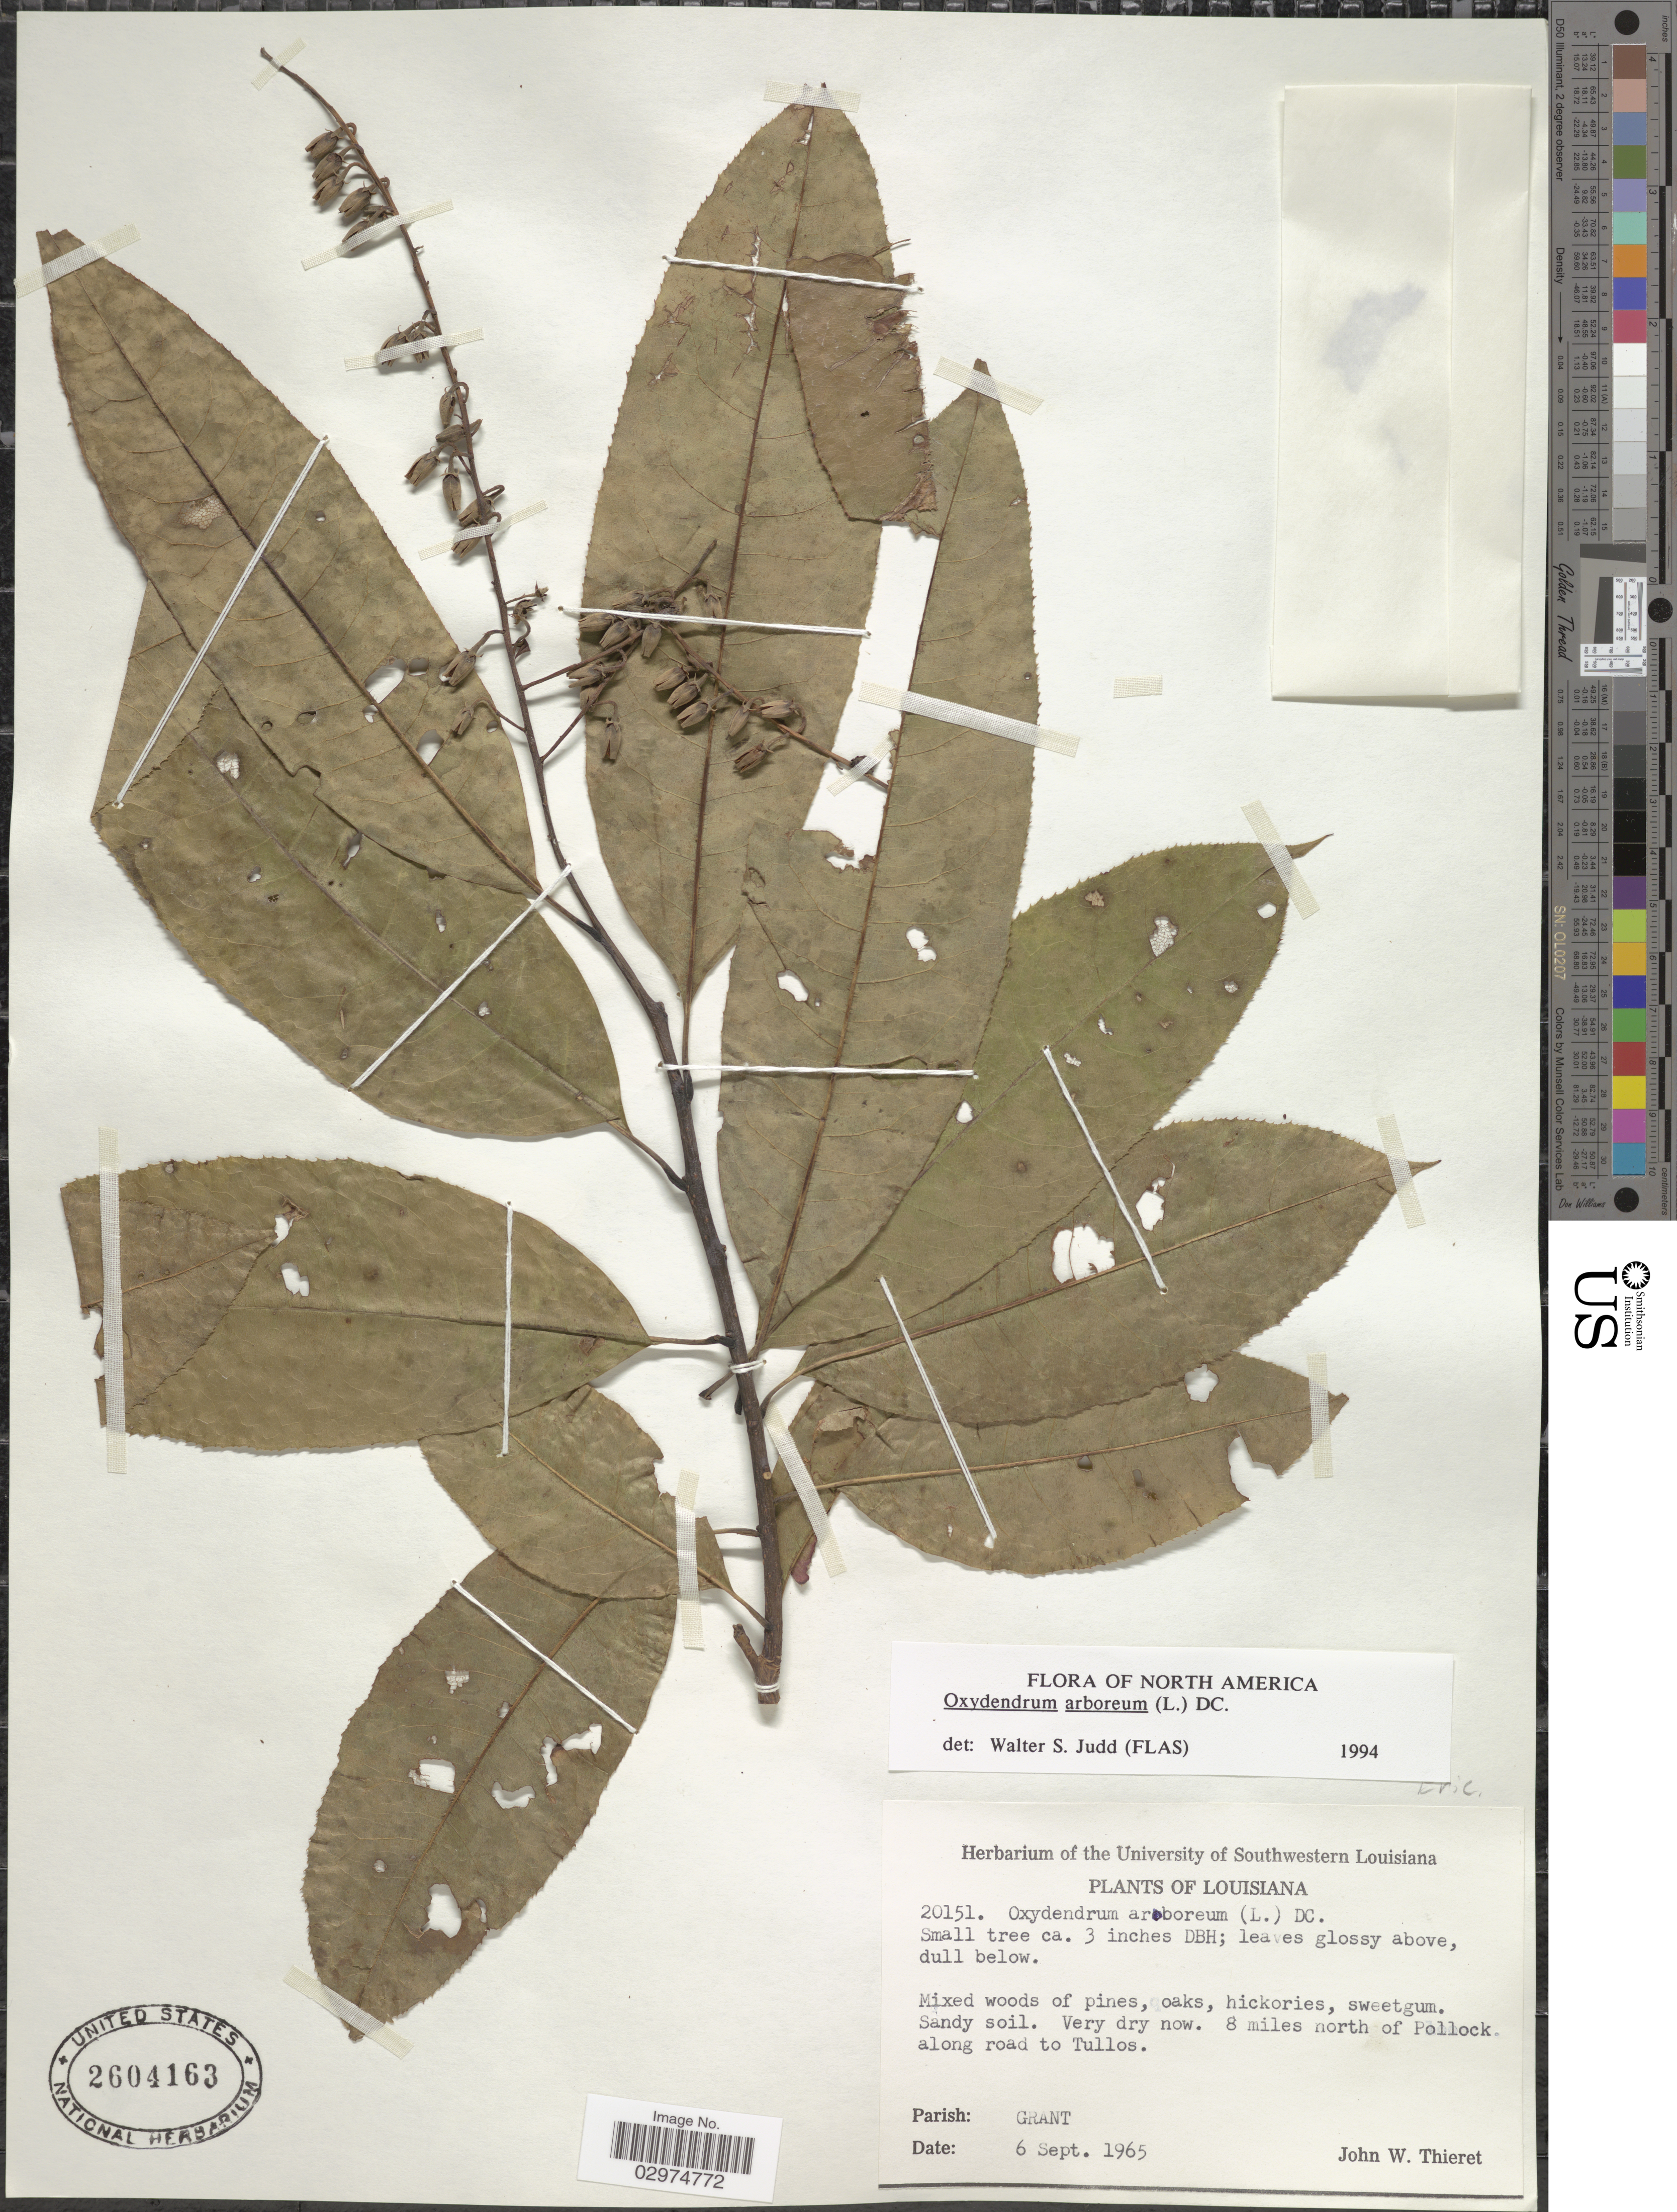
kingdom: Plantae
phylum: Tracheophyta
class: Magnoliopsida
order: Ericales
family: Ericaceae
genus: Oxydendrum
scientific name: Oxydendrum arboreum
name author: (L.) DC.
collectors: J. W. Thieret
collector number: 20151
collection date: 1965-09-06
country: United States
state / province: Louisiana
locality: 8 miles north of Pollock along road to Tullos, Parish Grant.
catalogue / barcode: US 2604163